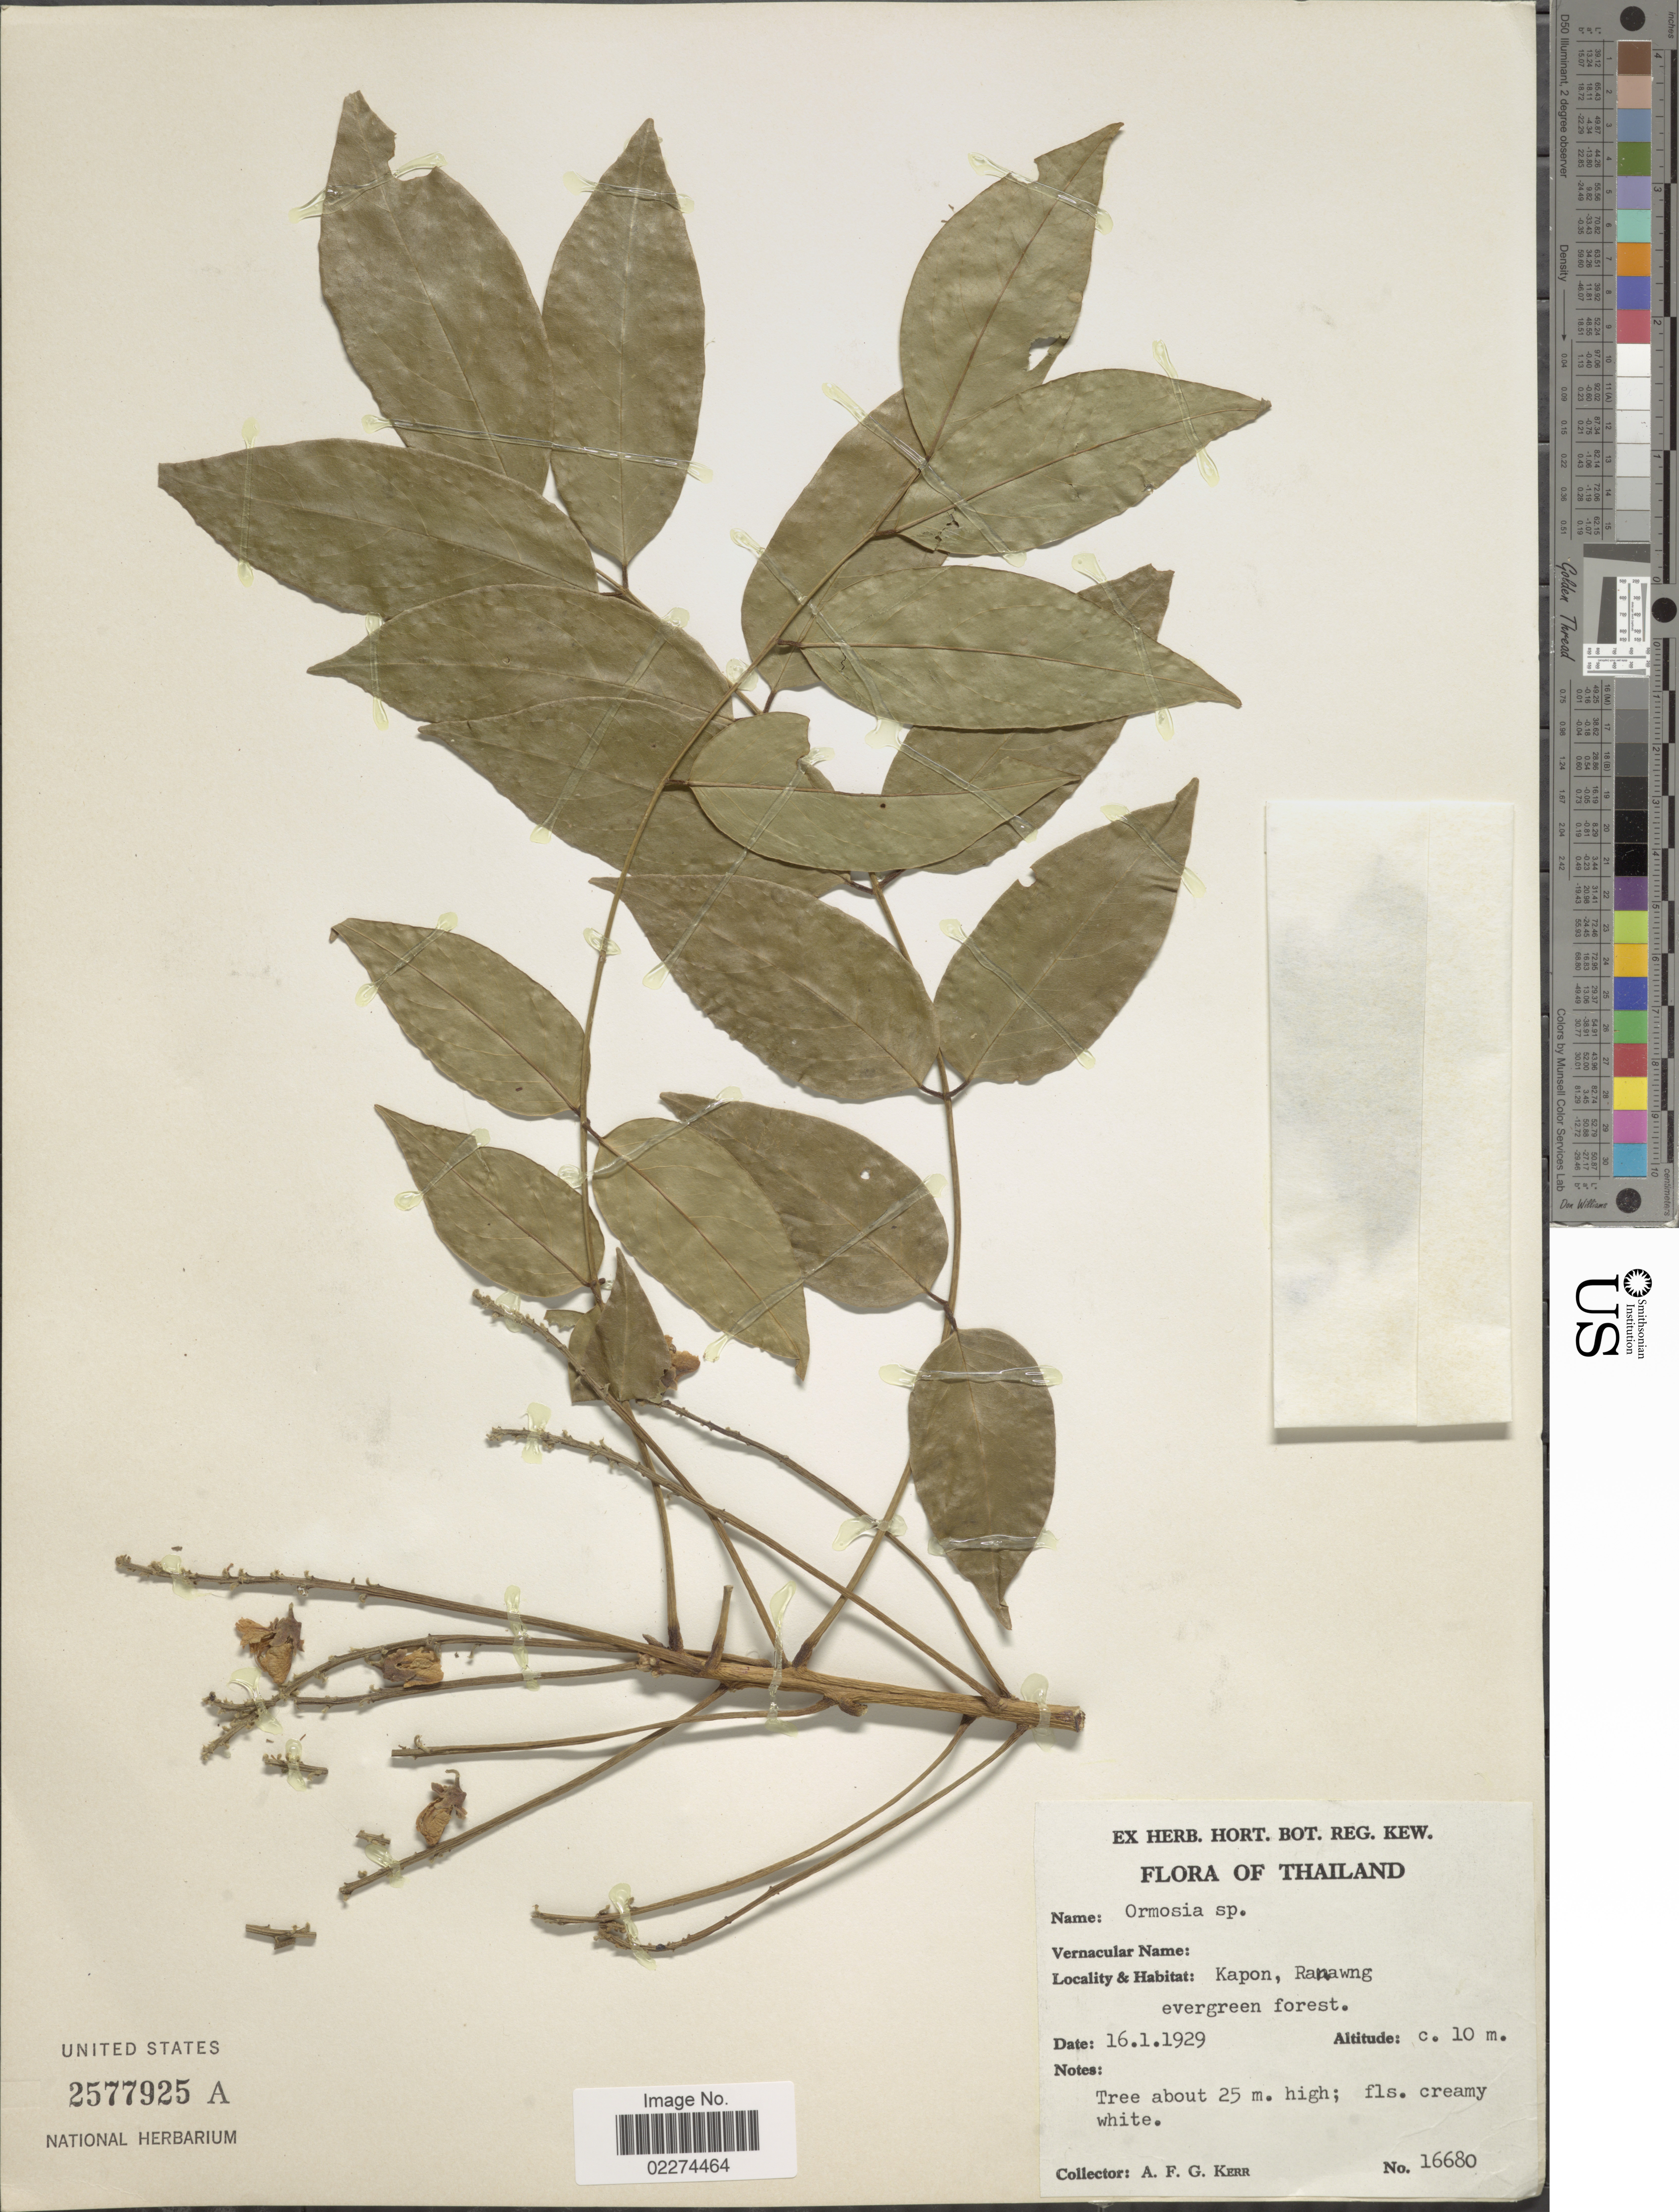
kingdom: Plantae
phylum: Tracheophyta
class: Magnoliopsida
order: Fabales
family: Fabaceae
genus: Ormosia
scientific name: Ormosia sp.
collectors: A. F. G. Kerr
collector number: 1668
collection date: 1929-01-16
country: Thailand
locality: Kapon, Ranawng, evergreen forest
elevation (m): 10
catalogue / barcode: US 2577925A